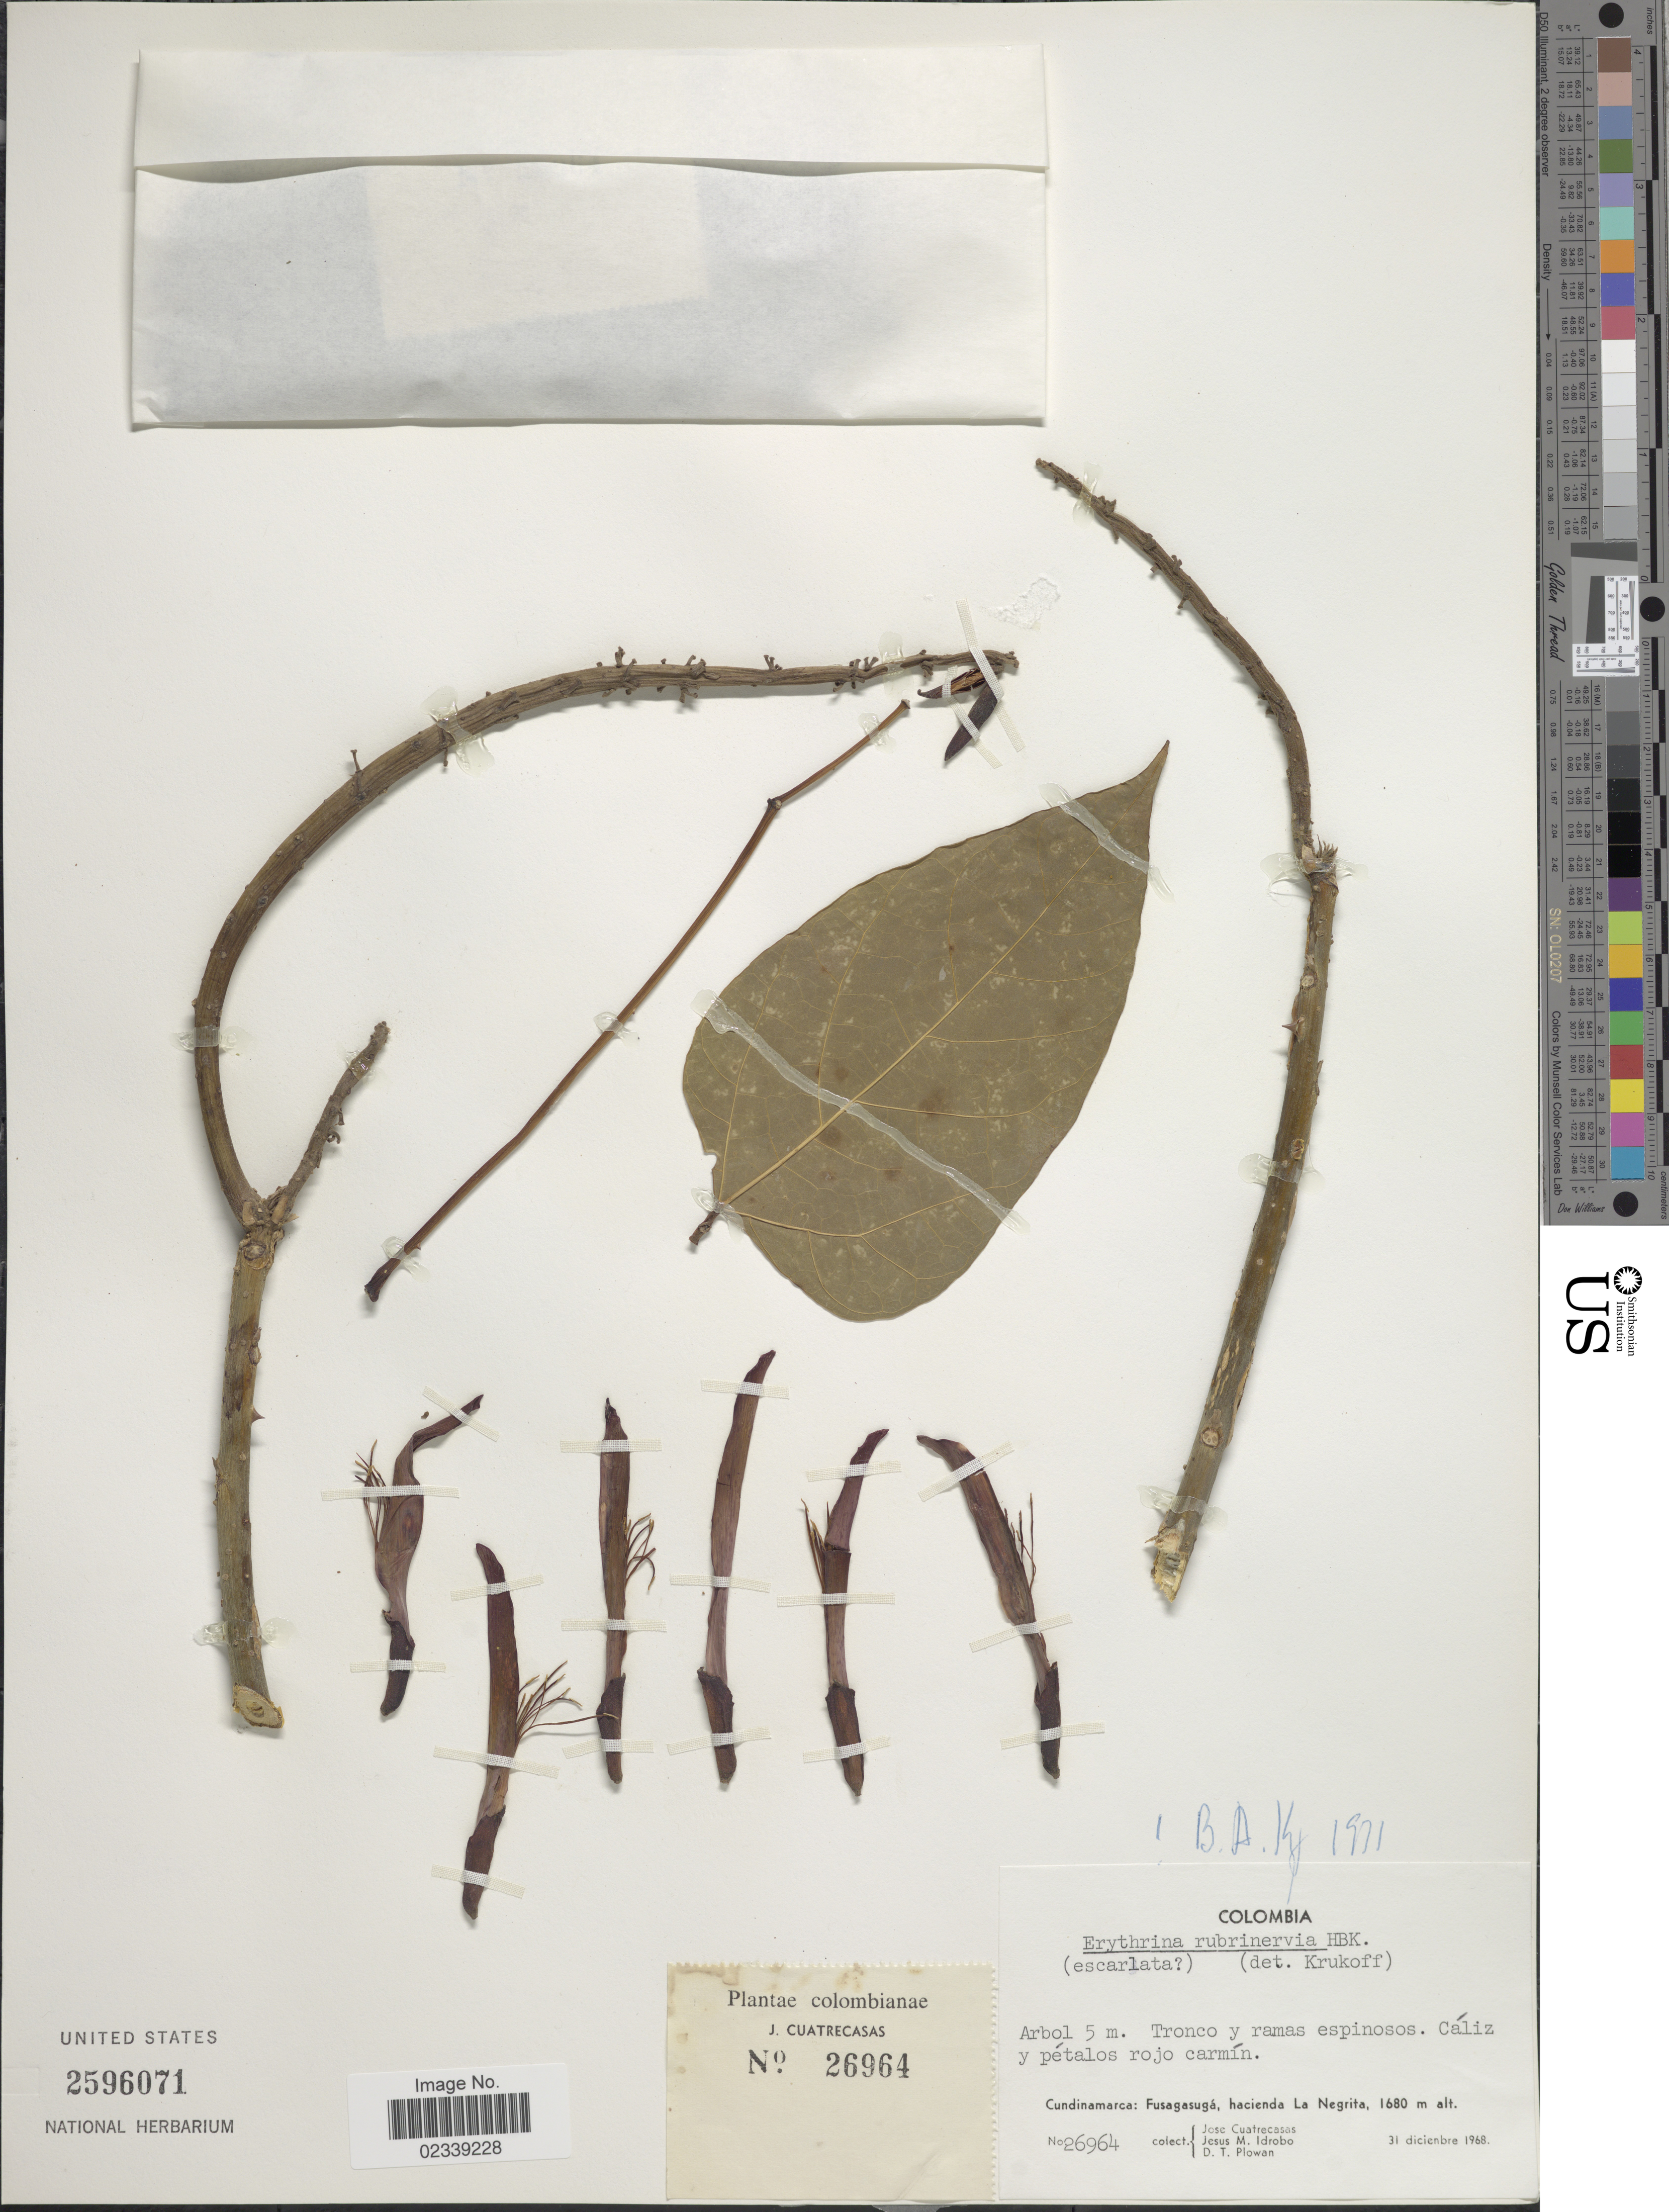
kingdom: Plantae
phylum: Tracheophyta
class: Magnoliopsida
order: Fabales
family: Fabaceae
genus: Erythrina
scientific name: Erythrina rubrinervia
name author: Kunth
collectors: J. Cuatrecasas, J. M. Idrobo & D. Plowan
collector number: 26964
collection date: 1968-12-31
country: Colombia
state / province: Cundinamarca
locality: Fusagasuga, hacienda La Negrita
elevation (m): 1680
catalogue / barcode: US 2596071